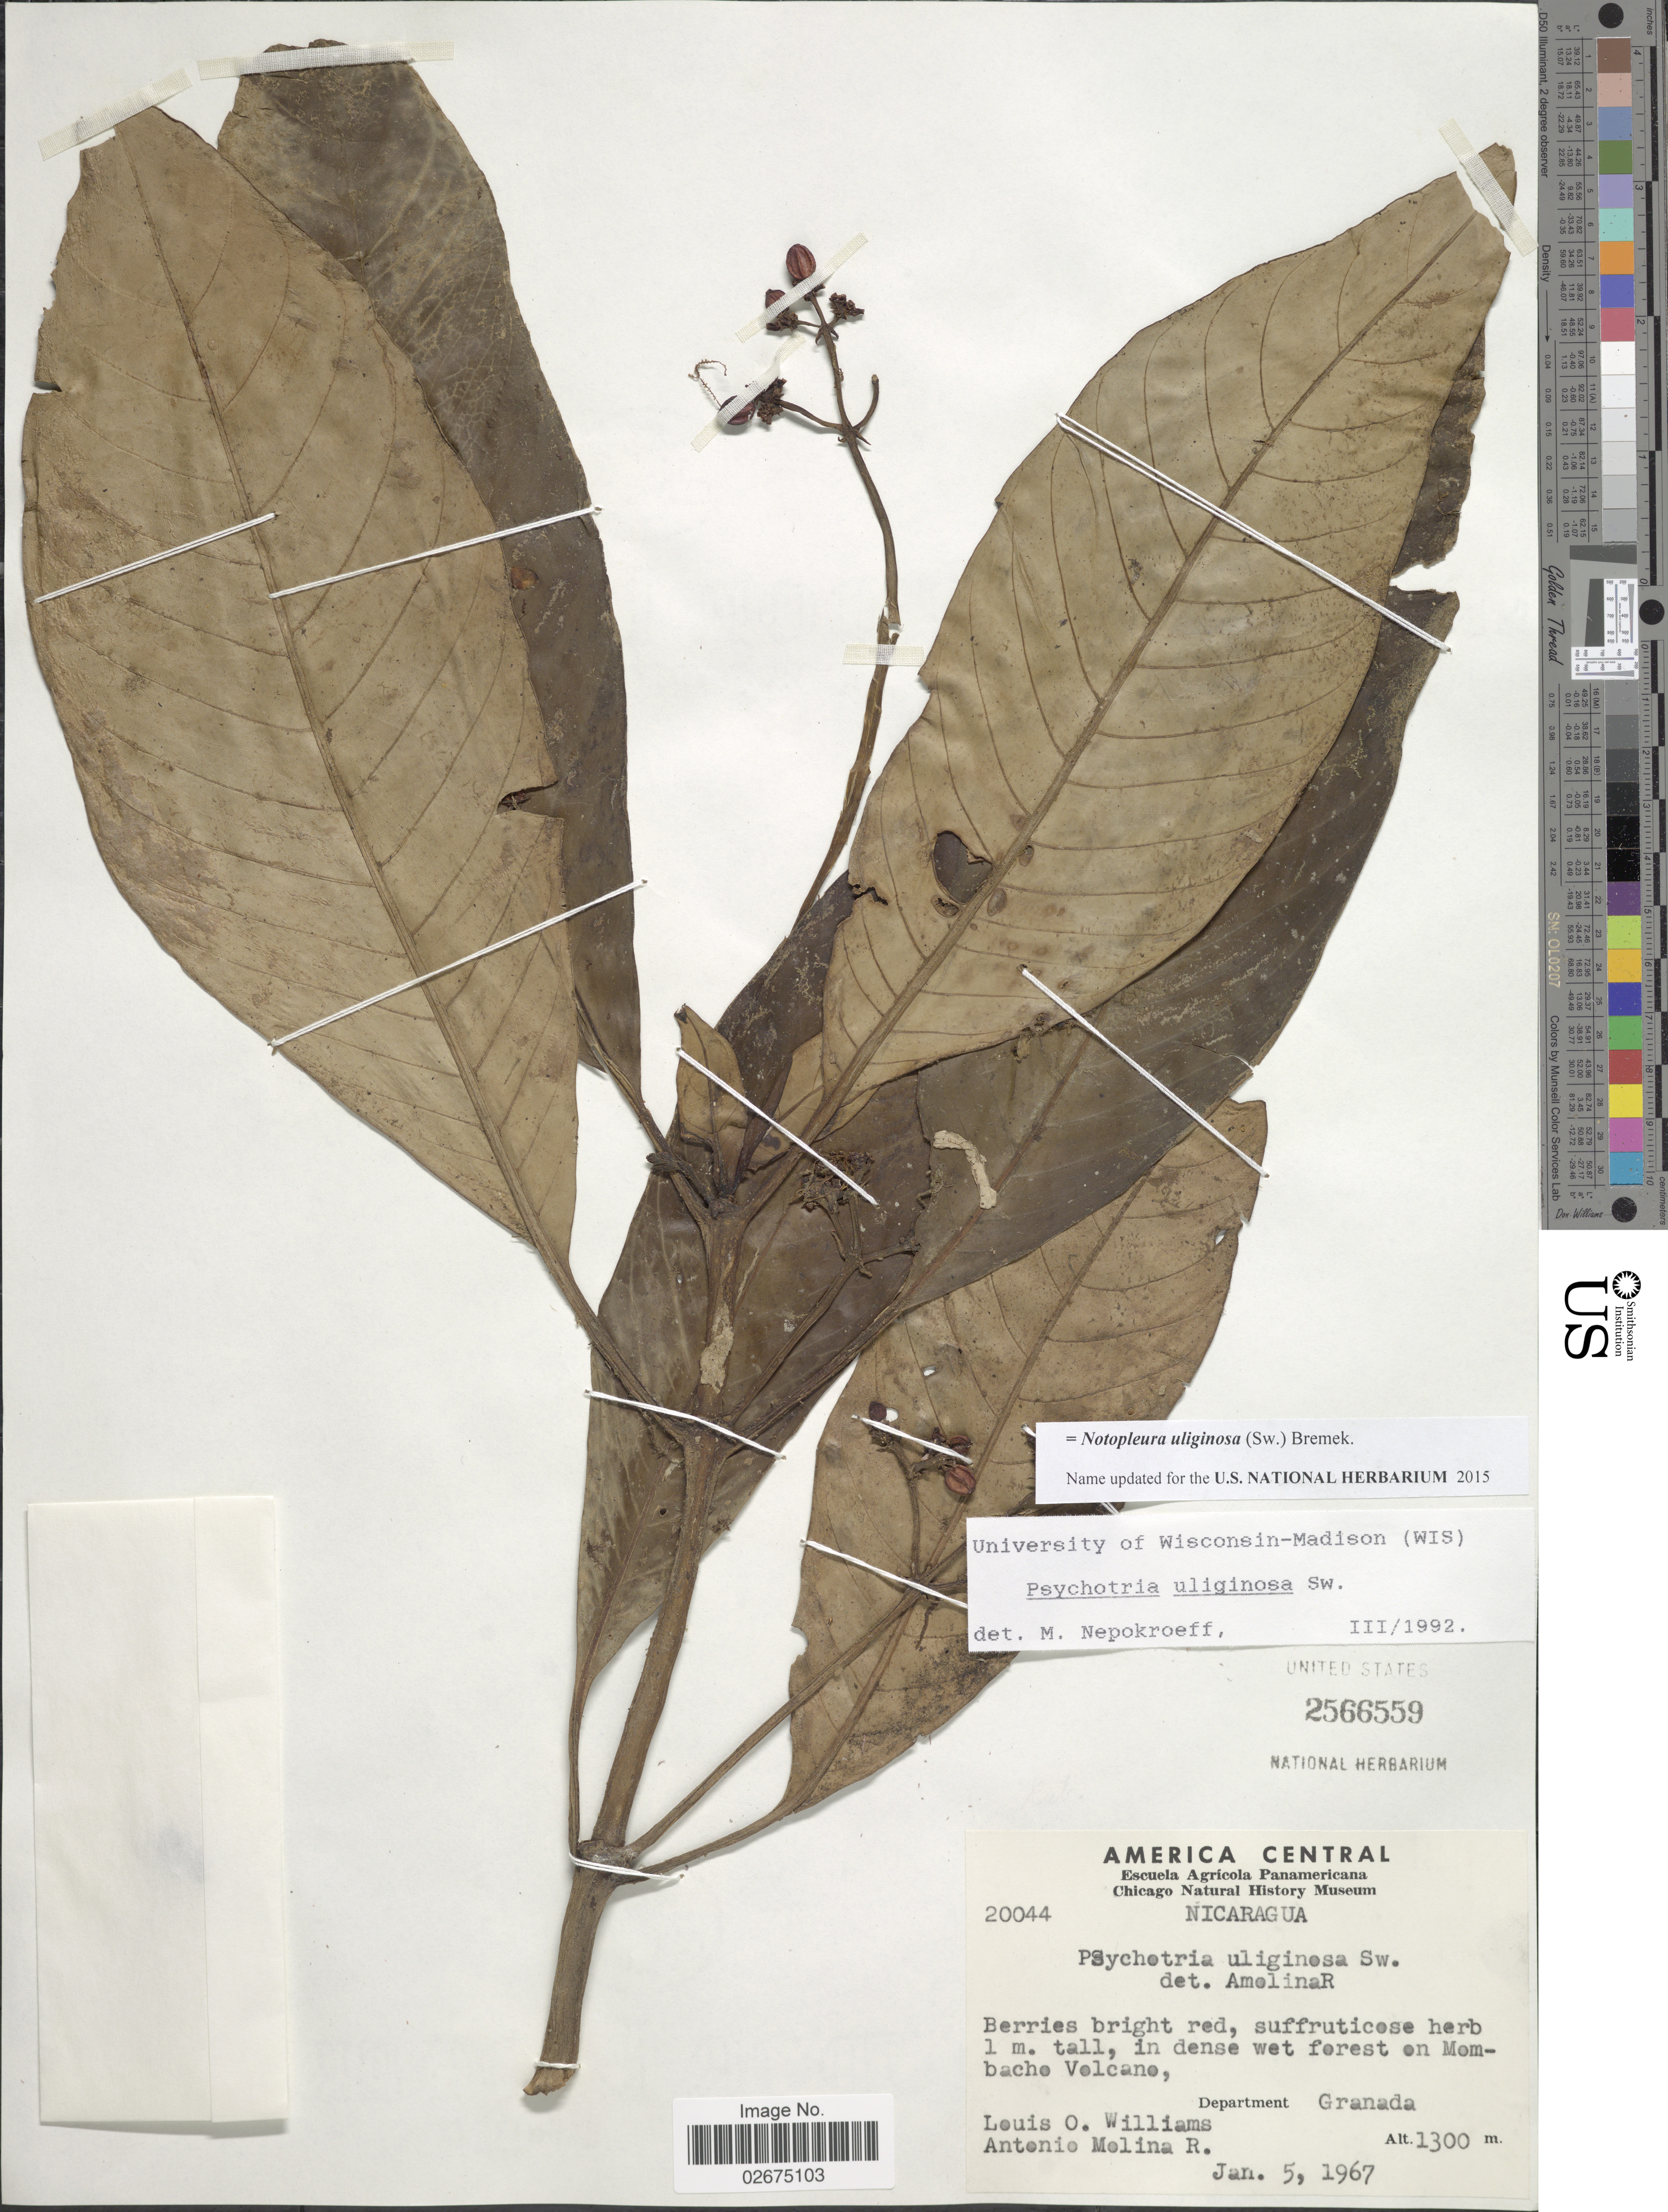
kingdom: Plantae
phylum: Tracheophyta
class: Magnoliopsida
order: Gentianales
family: Rubiaceae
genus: Notopleura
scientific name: Notopleura uliginosa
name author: (Sw.) Bremek.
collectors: L. O. Williams & A. Molina R.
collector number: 20044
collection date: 1967-01-05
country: Nicaragua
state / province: Granada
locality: In dense wet forest on Mombacho Volcano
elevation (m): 1300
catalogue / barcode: US 2566559